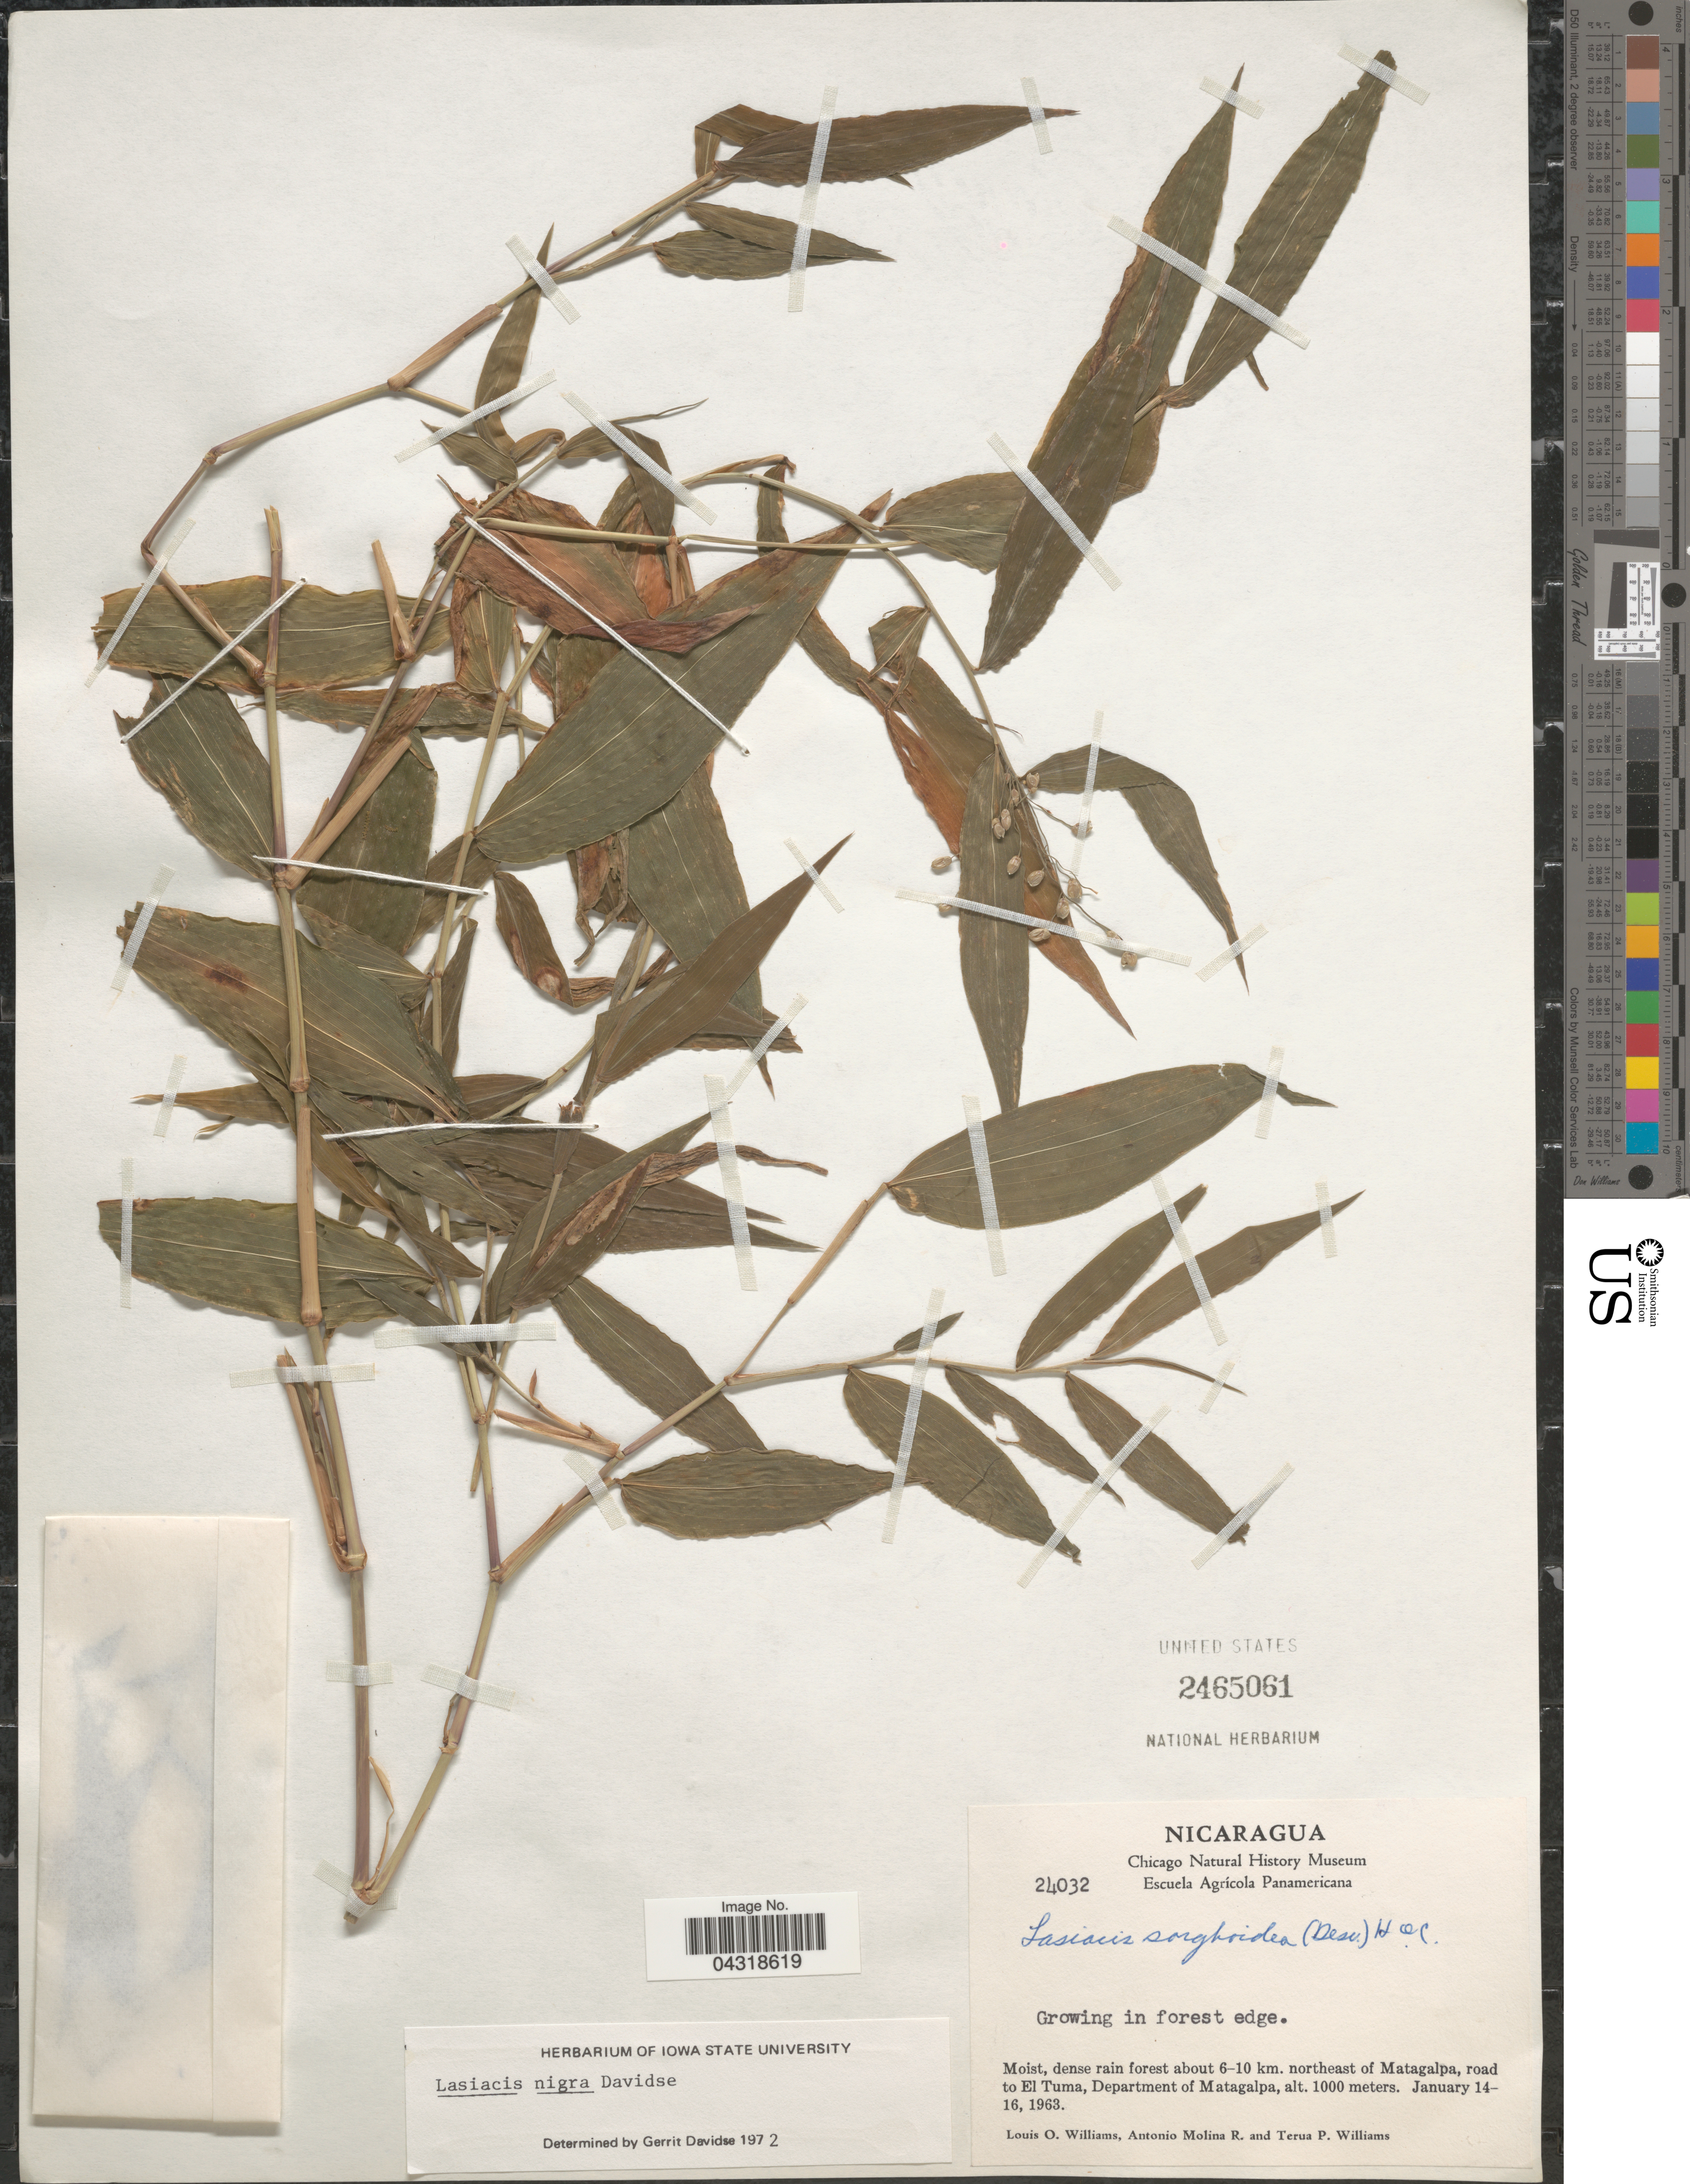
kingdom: Plantae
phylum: Tracheophyta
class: Liliopsida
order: Poales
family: Poaceae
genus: Lasiacis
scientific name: Lasiacis nigra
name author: Davidse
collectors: L. O. Williams, A. Molina R. & T. Williams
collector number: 24032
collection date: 1963-01-14/1963-01-16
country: Nicaragua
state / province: Matagalpa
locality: Moist, dense rain forest about 6-10 km. northeast of Matagalpa, road to El Tuma, Department of Matagalpa.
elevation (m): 1000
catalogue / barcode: US 2465061